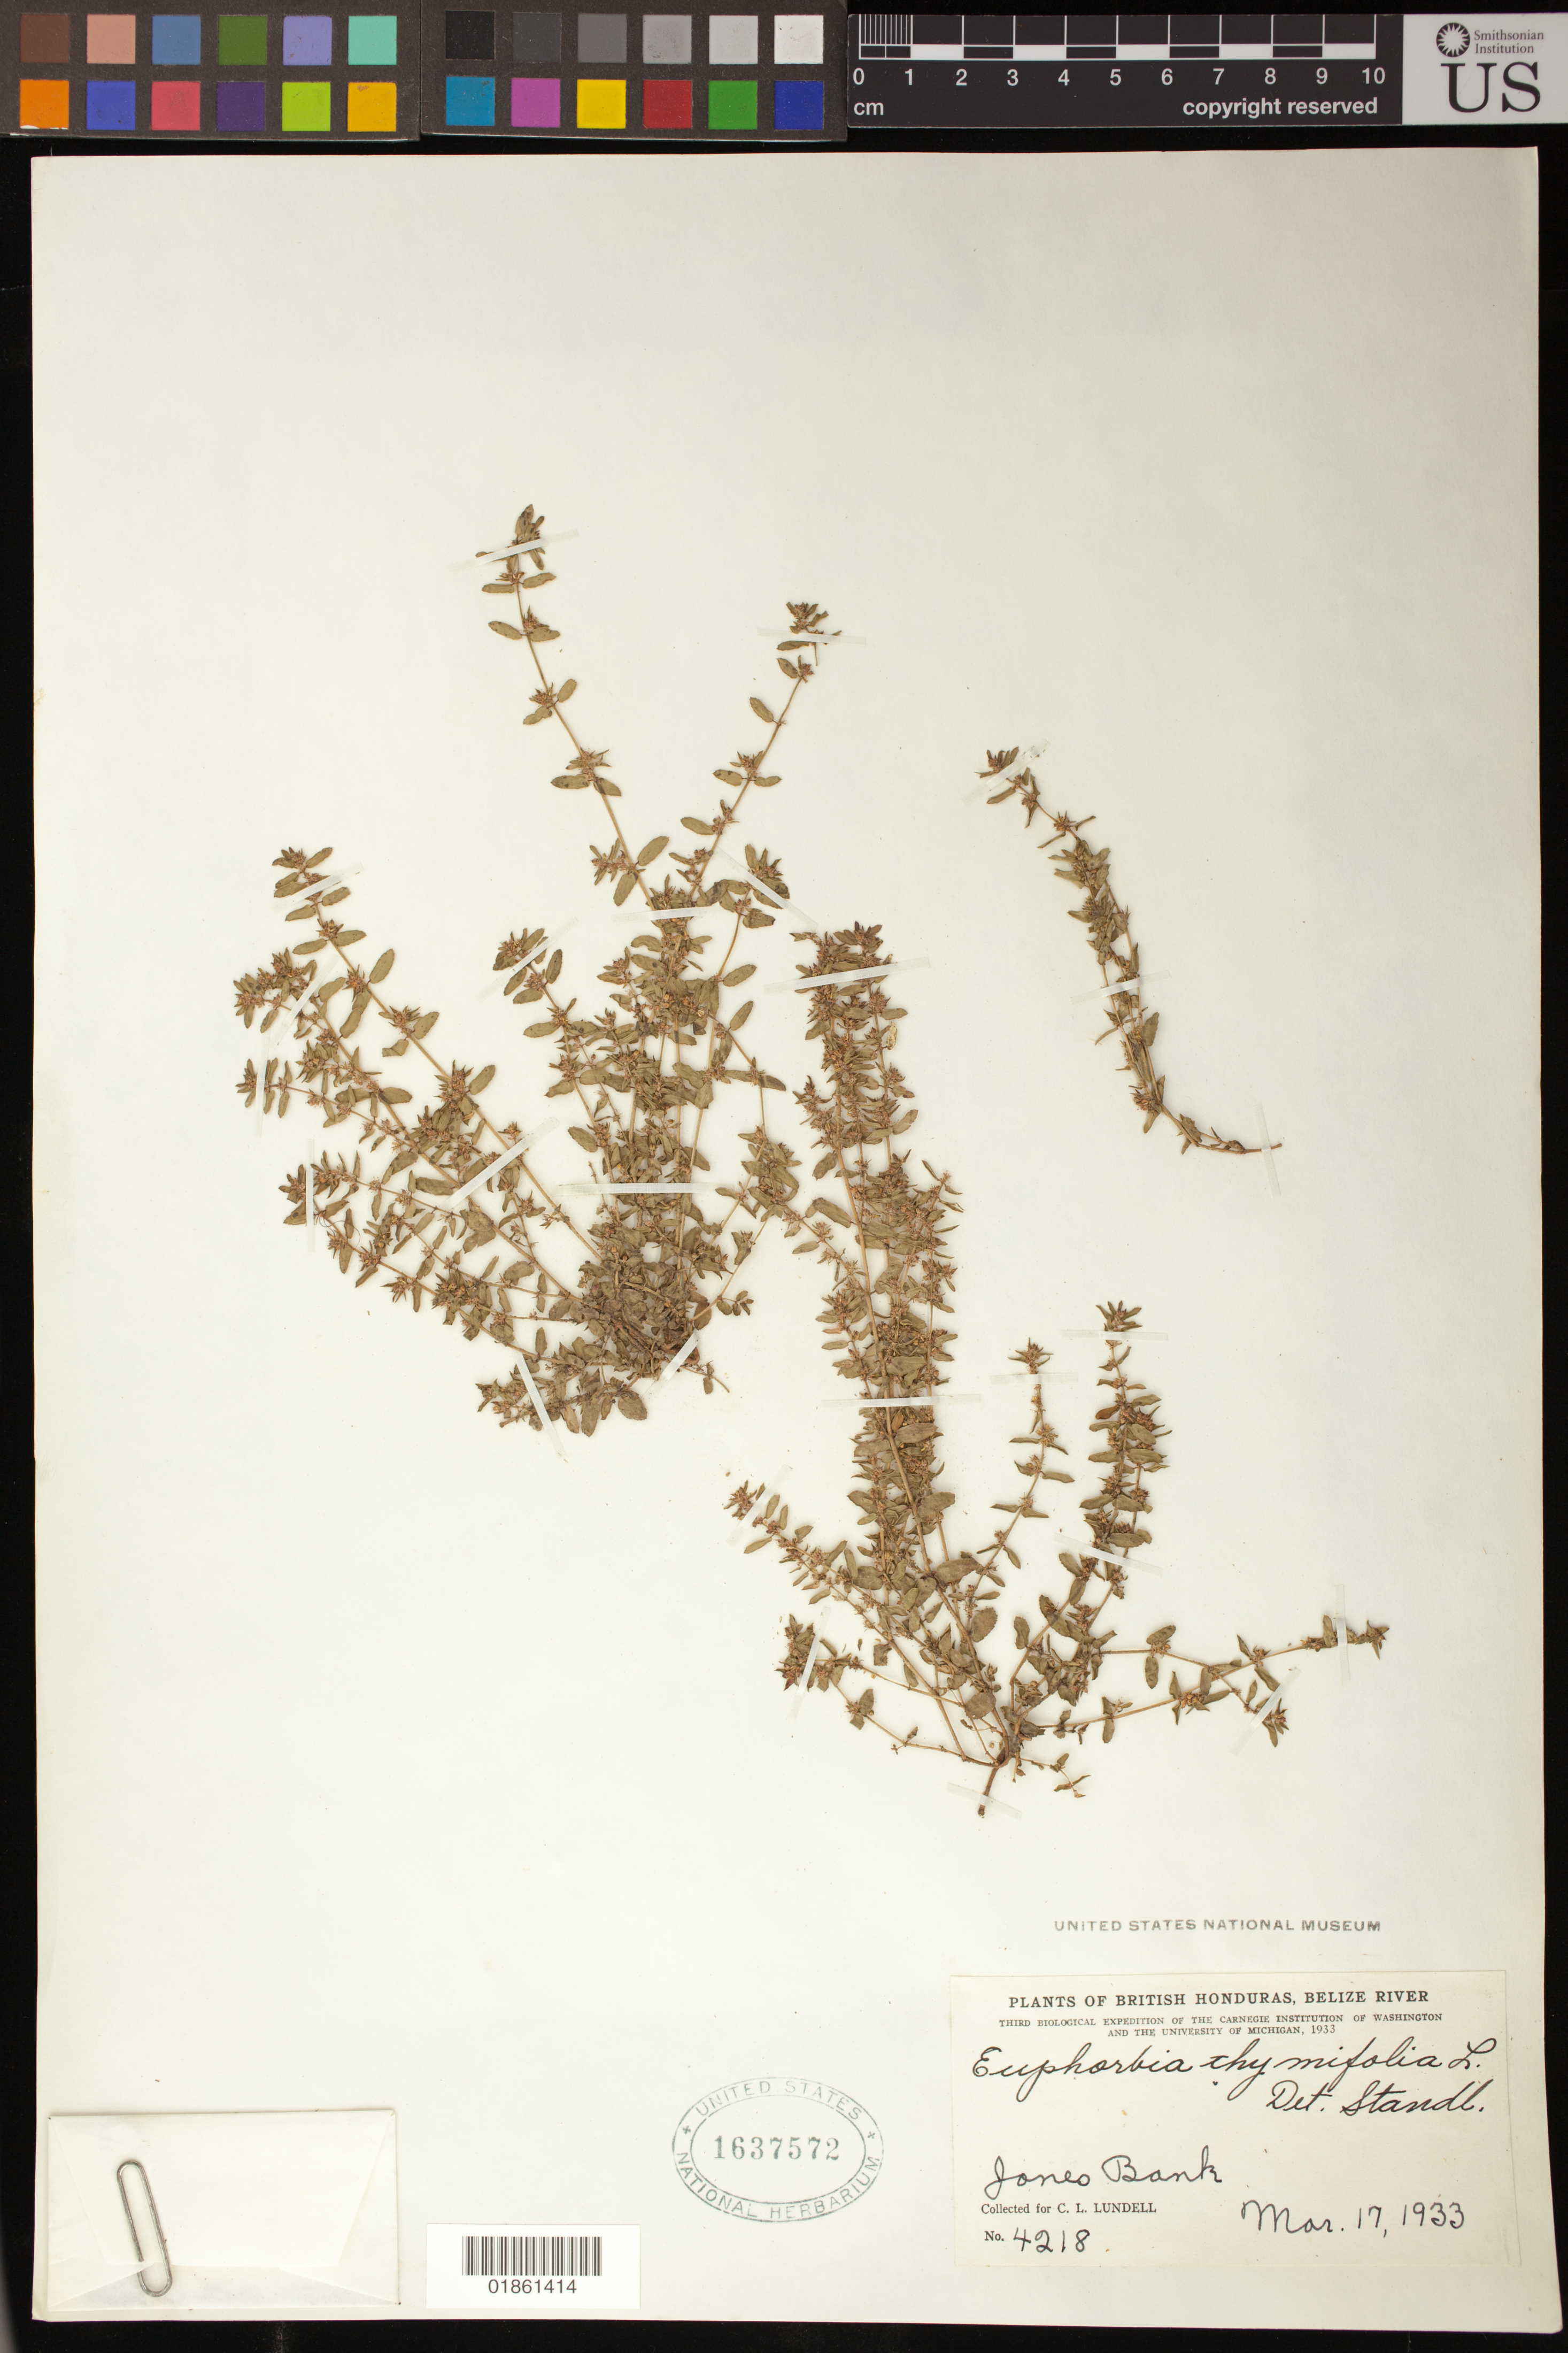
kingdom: Plantae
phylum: Tracheophyta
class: Magnoliopsida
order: Malpighiales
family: Euphorbiaceae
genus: Euphorbia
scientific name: Euphorbia thymifolia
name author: L.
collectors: C. L. Lundell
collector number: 4218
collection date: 1933-03-17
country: Belize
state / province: Belize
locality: Jones bank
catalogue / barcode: US 1637572